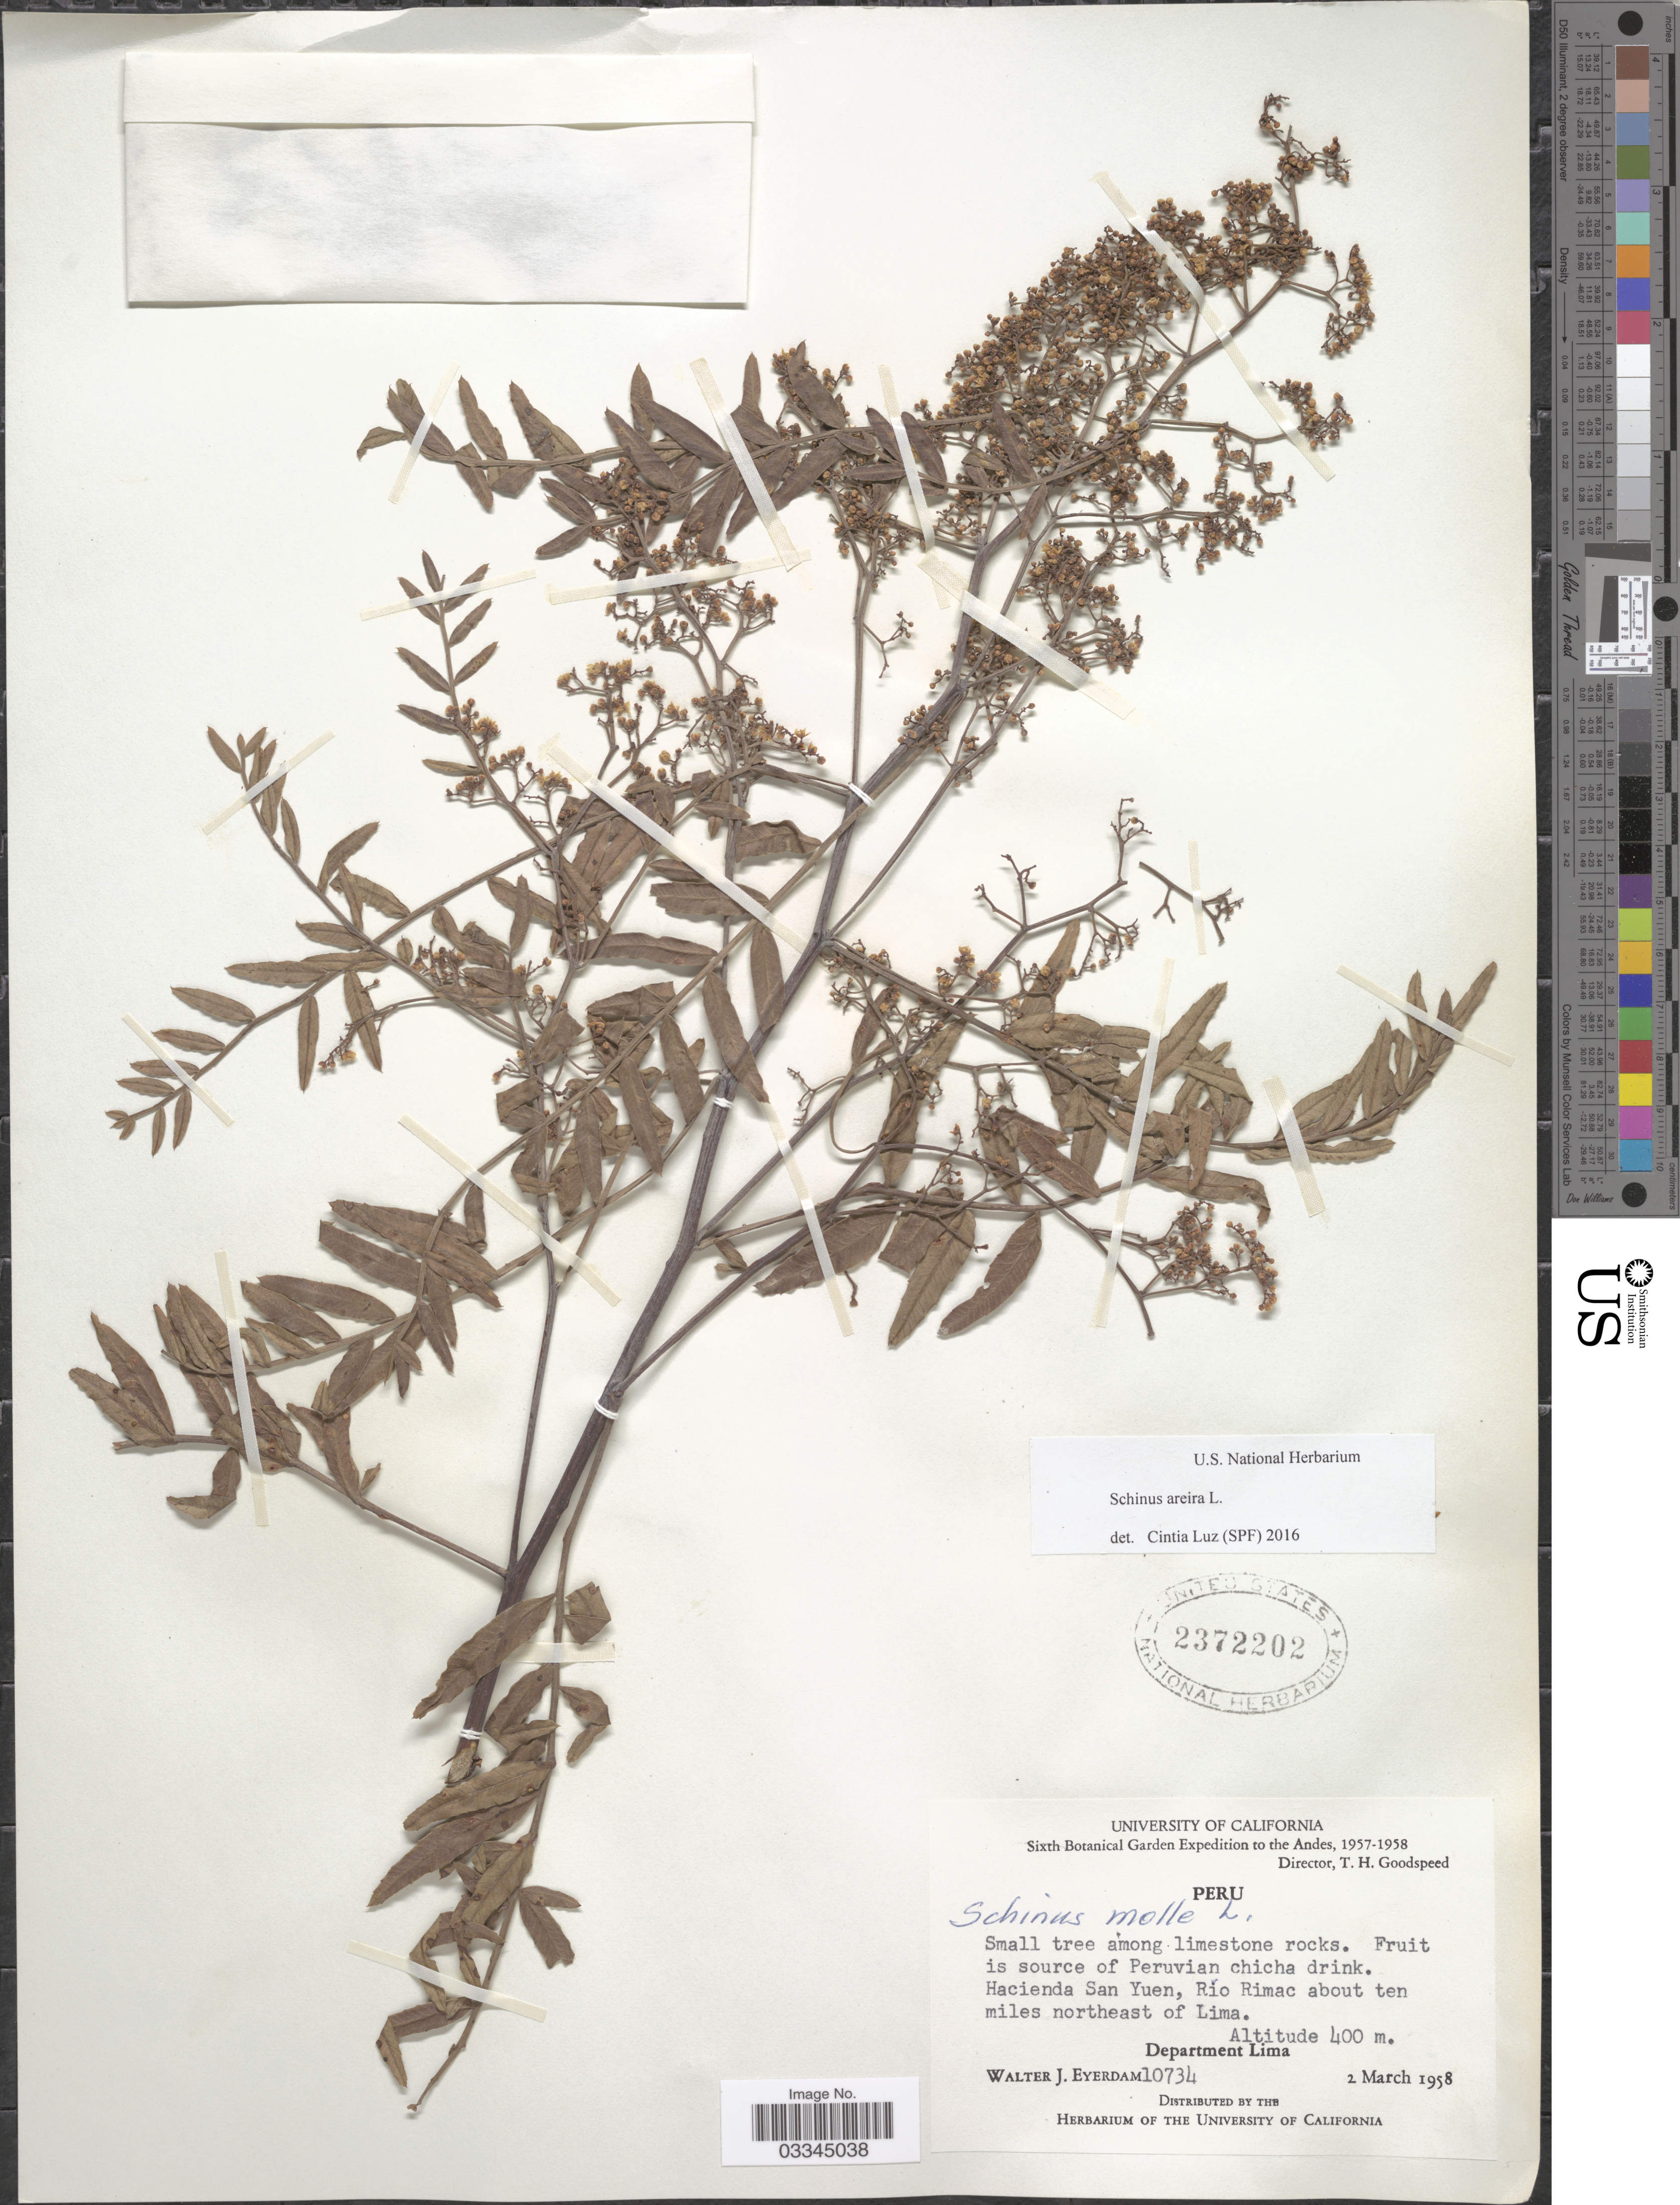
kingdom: Plantae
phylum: Tracheophyta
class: Magnoliopsida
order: Sapindales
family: Anacardiaceae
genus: Schinus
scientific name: Schinus areira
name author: L.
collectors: W. J. Eyerdam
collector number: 10734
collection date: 1958-03-02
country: Peru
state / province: Lima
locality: The Andes, Hacienda San Yuen, Río Rimac about ten miles northeast of Lima,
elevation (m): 400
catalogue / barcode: US 2372202